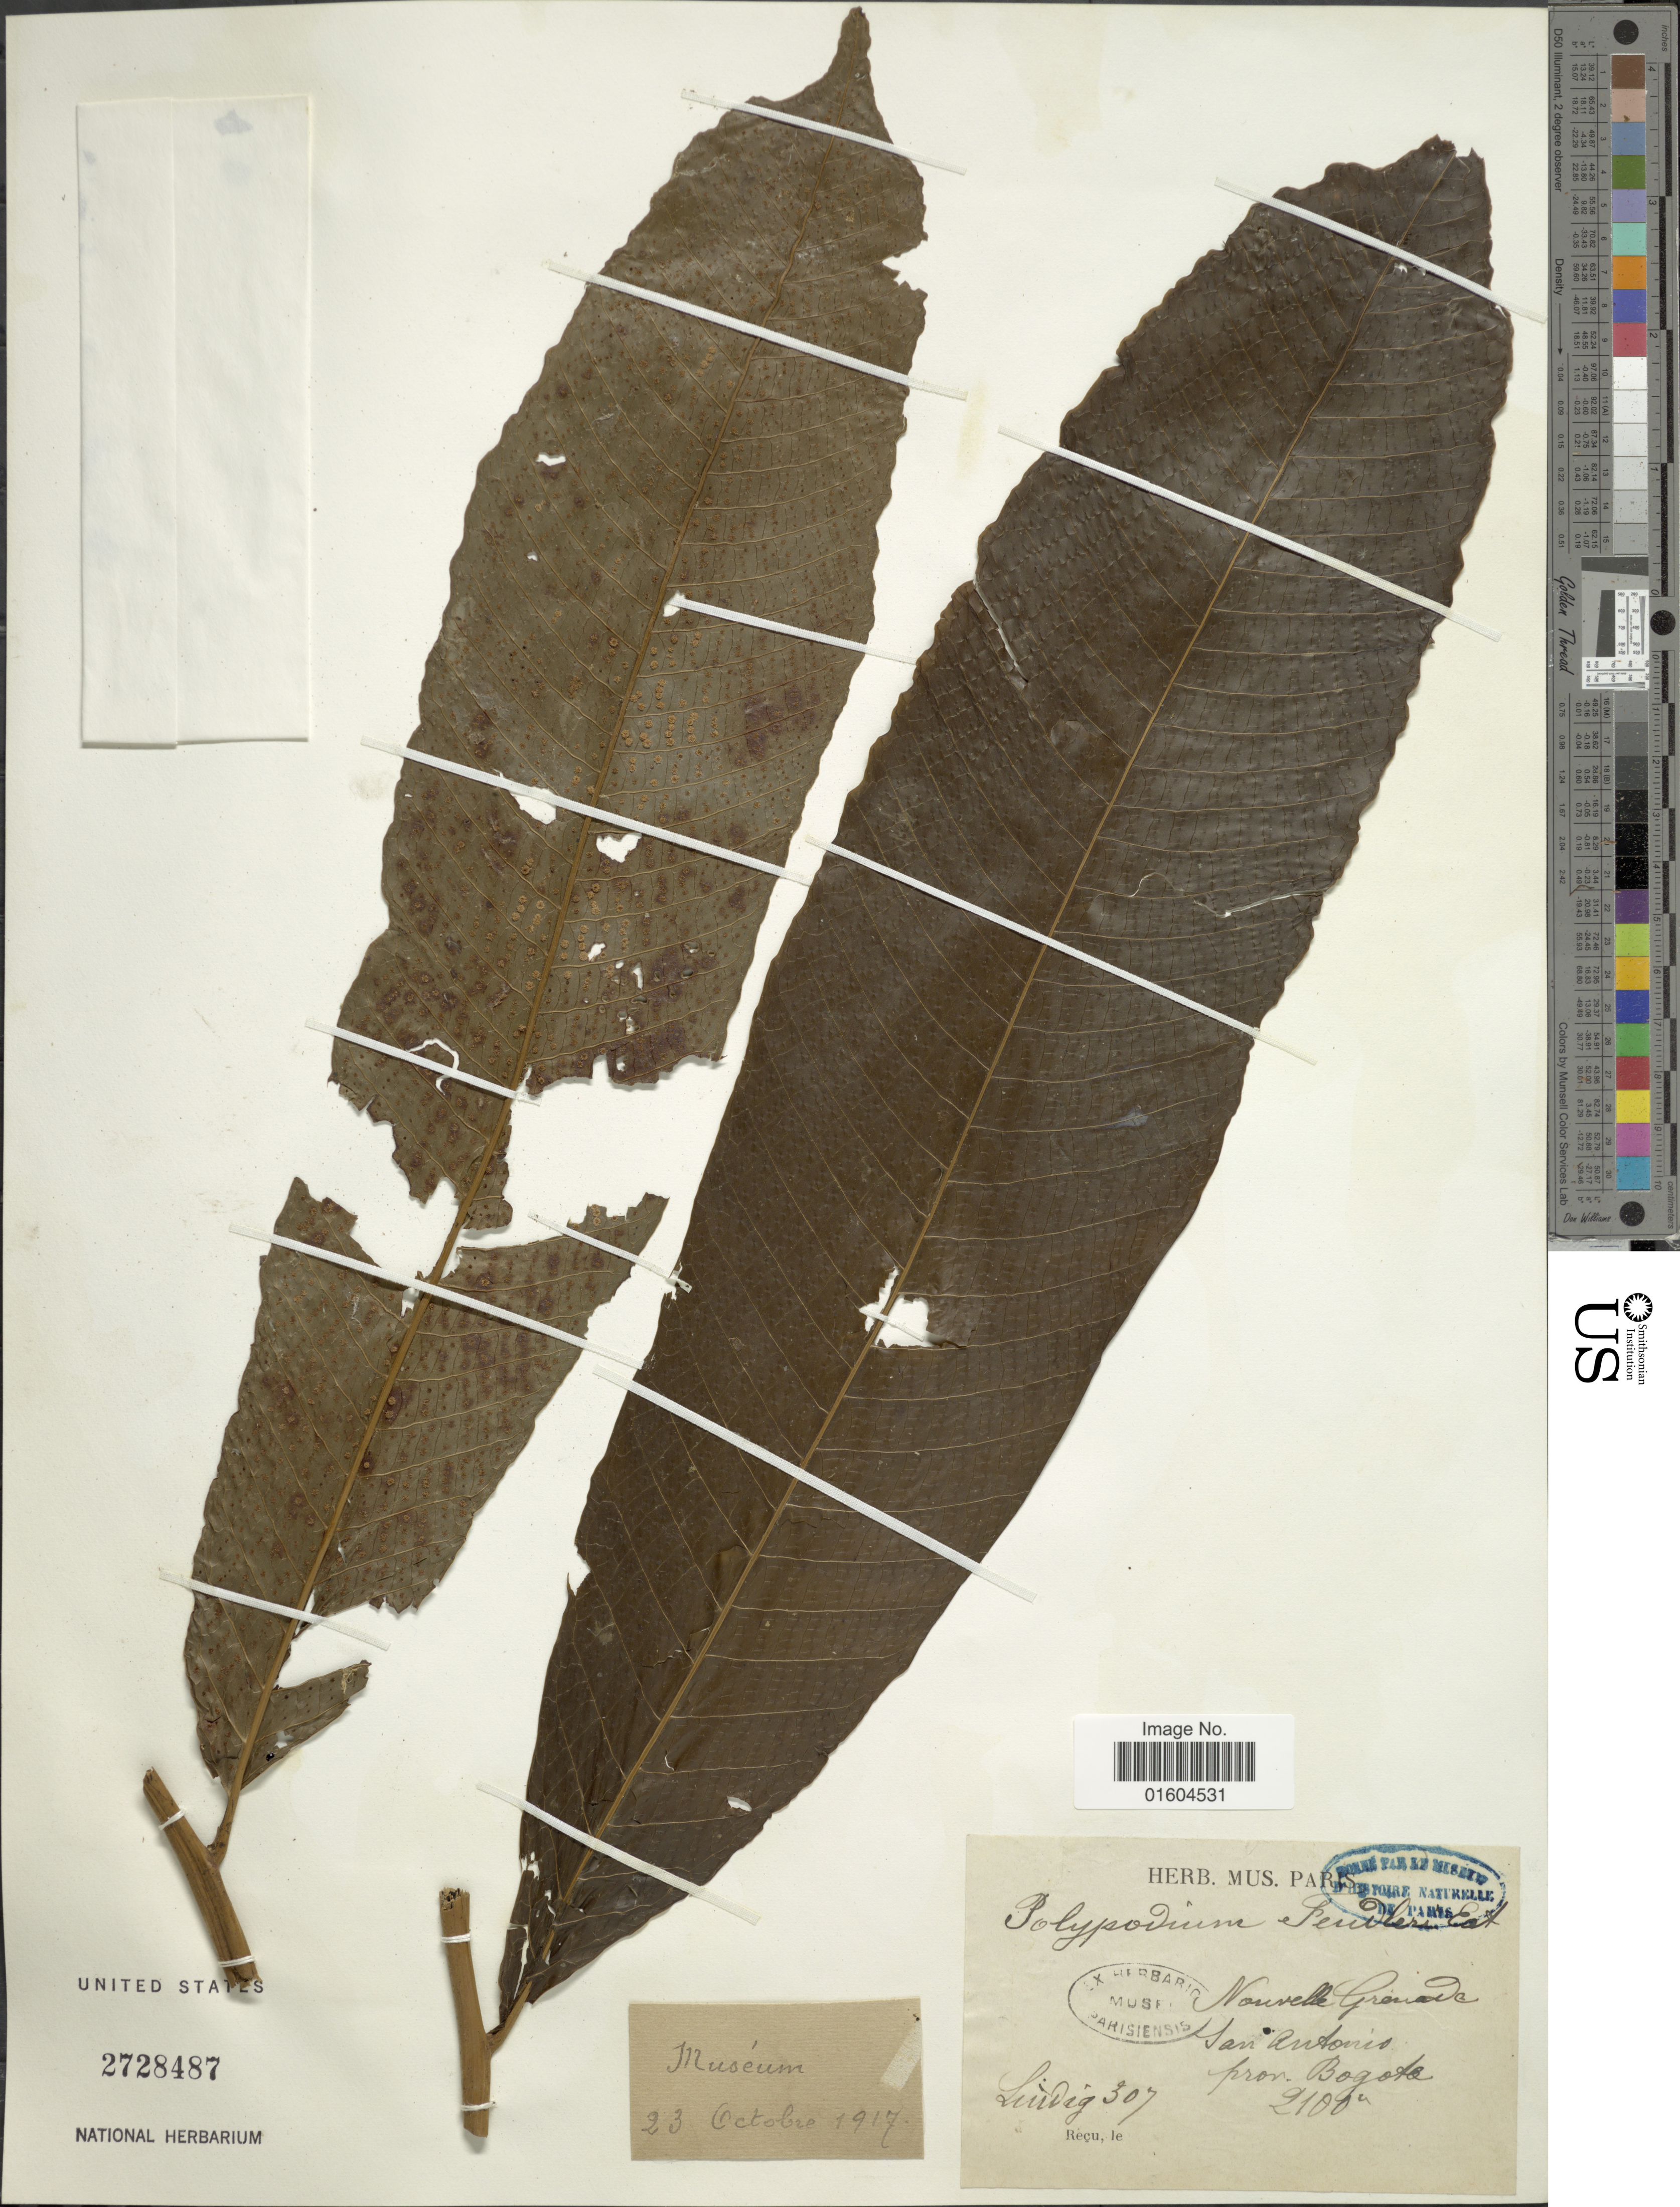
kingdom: Plantae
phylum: Tracheophyta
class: Polypodiopsida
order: Polypodiales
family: Polypodiaceae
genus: Campyloneurum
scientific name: Campyloneurum magnificum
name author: T. Moore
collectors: -. Lindig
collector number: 307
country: Colombia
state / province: Bogota D.C.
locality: Nouvelle Grande, San Antonio, pron Bogota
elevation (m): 640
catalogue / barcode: US 2728487